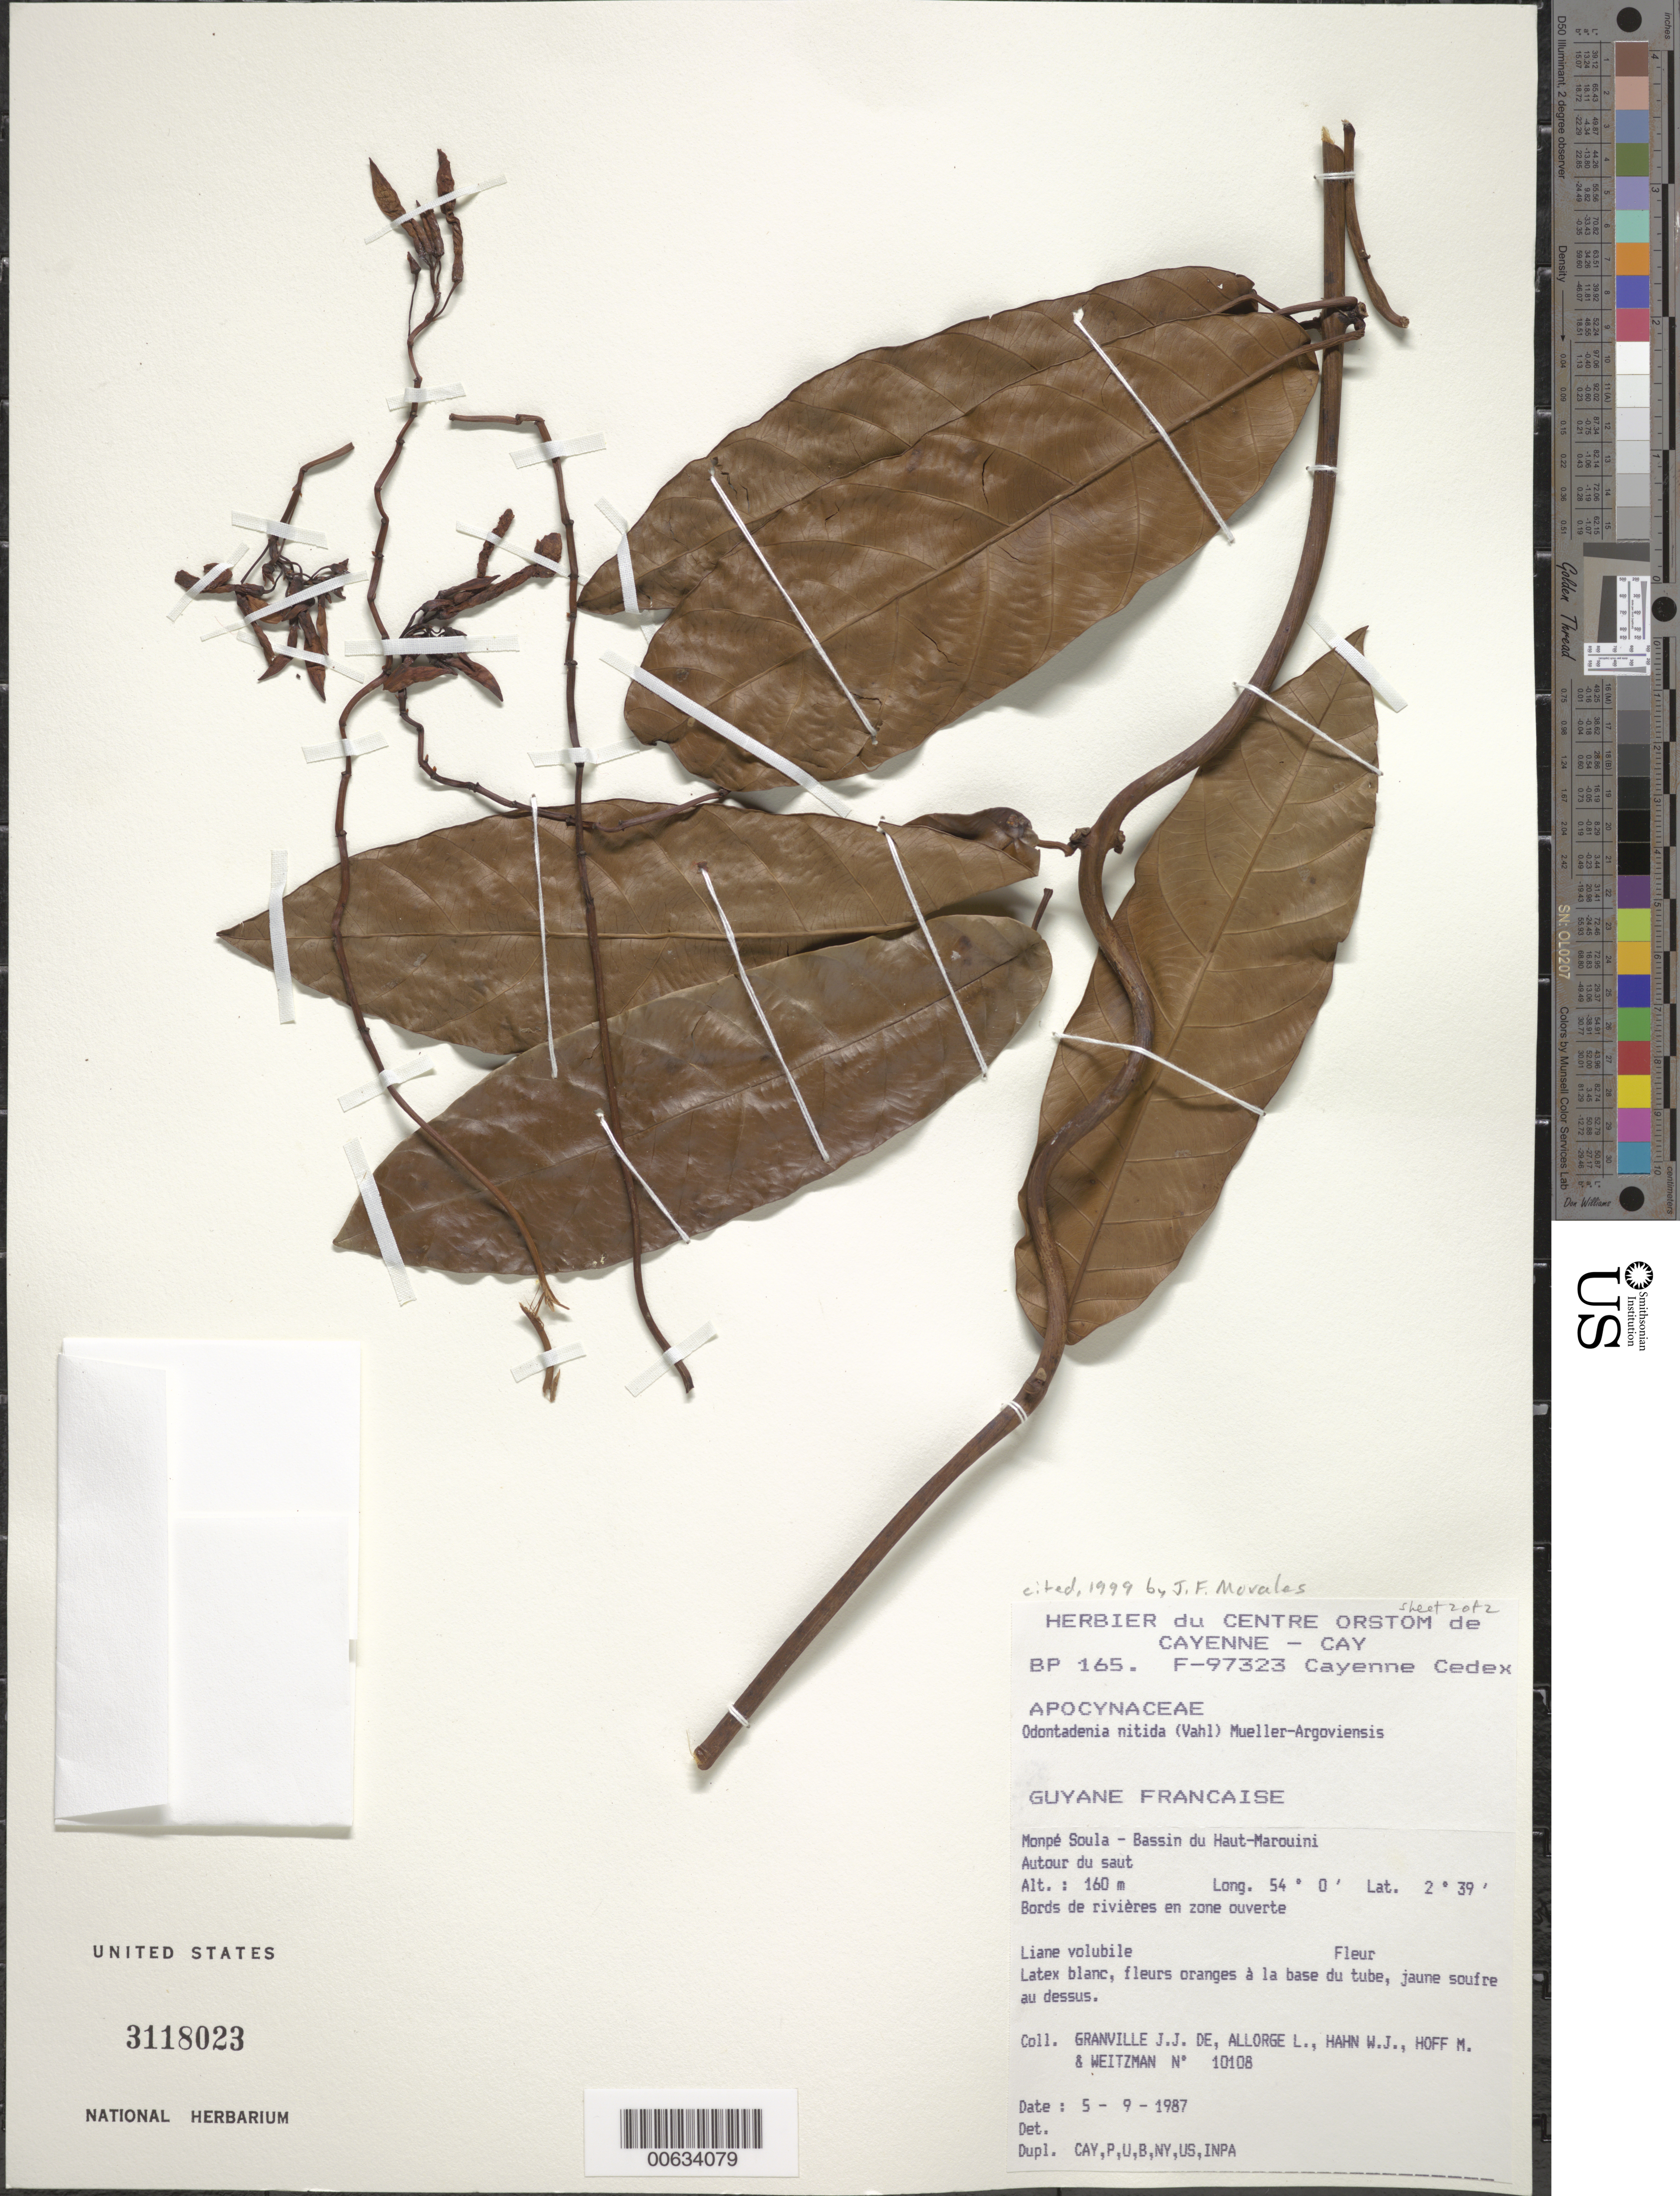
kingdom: Plantae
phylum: Tracheophyta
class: Magnoliopsida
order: Gentianales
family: Apocynaceae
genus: Odontadenia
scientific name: Odontadenia nitida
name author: (Vahl) Müll. Arg.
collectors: J.-J. de Granville, L. Allorge, W. J. Hahn, M. Hoff & Weitzman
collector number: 10108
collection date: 1987-09-05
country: French Guiana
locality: Guyane Francaise. Monpé Soula - Bassin du Haut-Marouini.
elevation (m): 160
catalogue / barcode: US 3118023